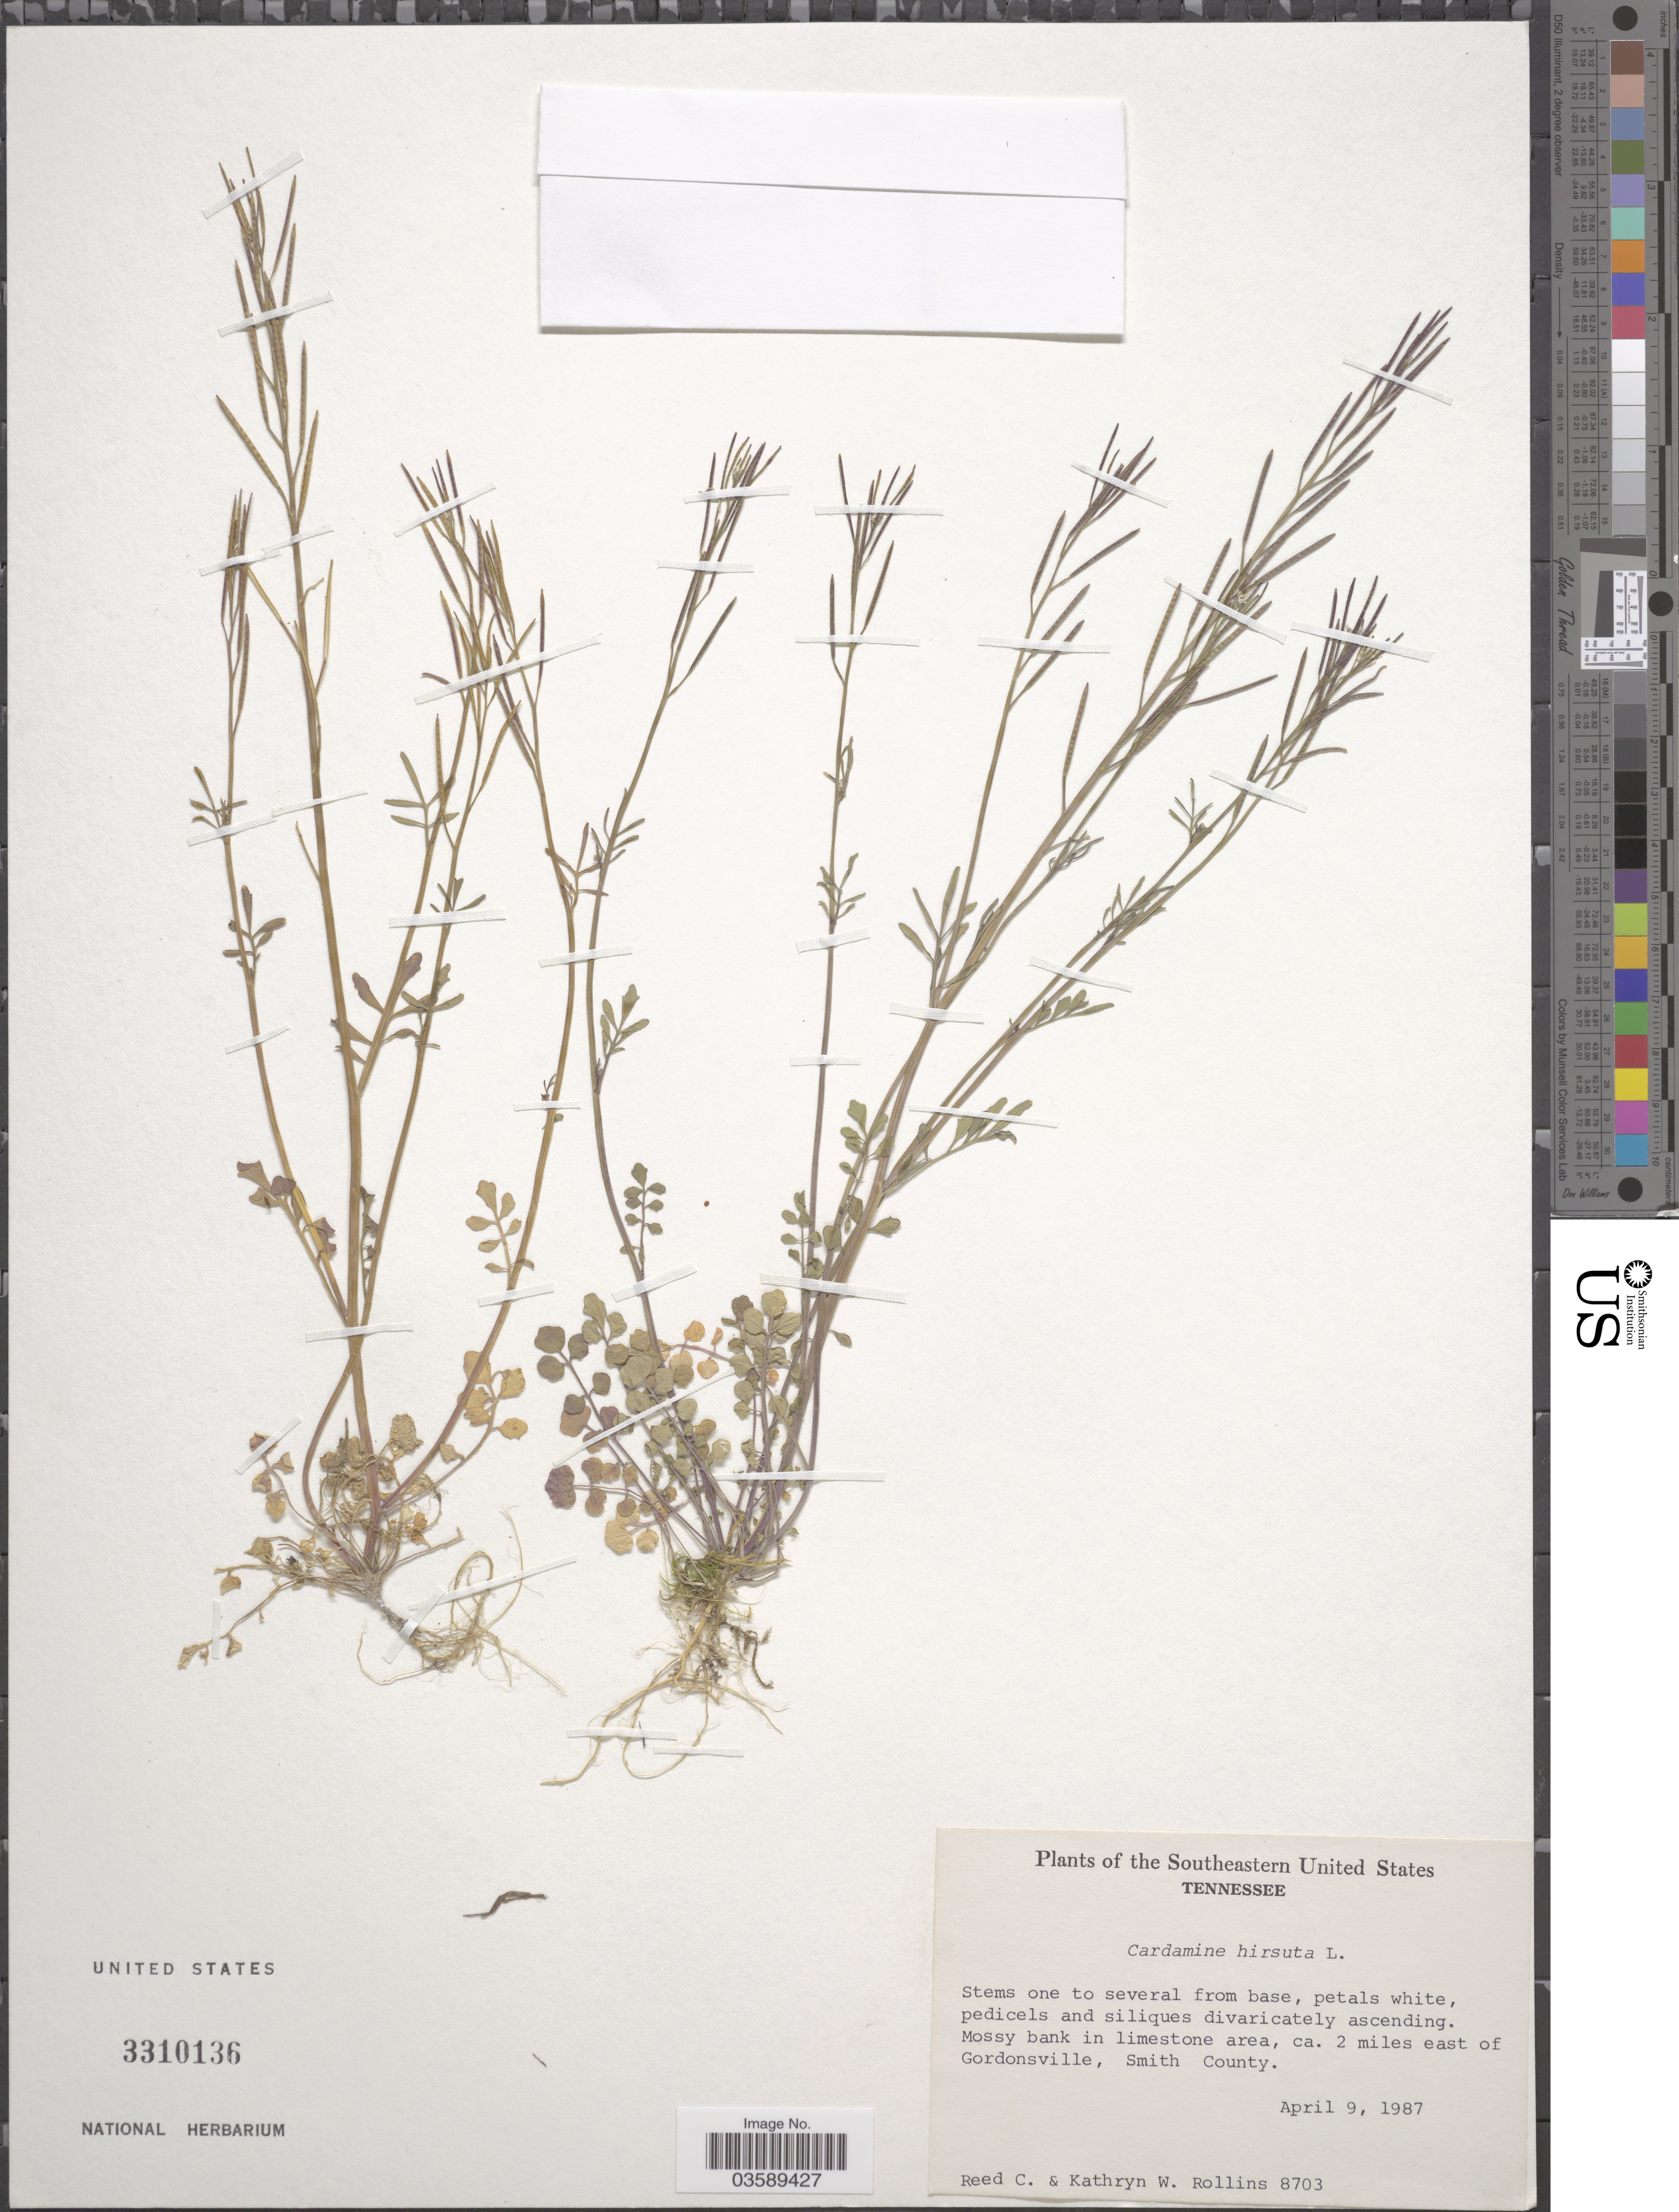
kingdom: Plantae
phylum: Tracheophyta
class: Magnoliopsida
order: Brassicales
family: Brassicaceae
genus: Cardamine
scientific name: Cardamine hirsuta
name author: L.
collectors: R. C. Rollins & K. W. Rollins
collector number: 8703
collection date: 1987-04-09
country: United States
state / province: Tennessee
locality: Southeastern United States. Ca. 2 miles east of Gordonsville, Smith County.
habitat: mossy bank in limestone area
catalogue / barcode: US 3310136